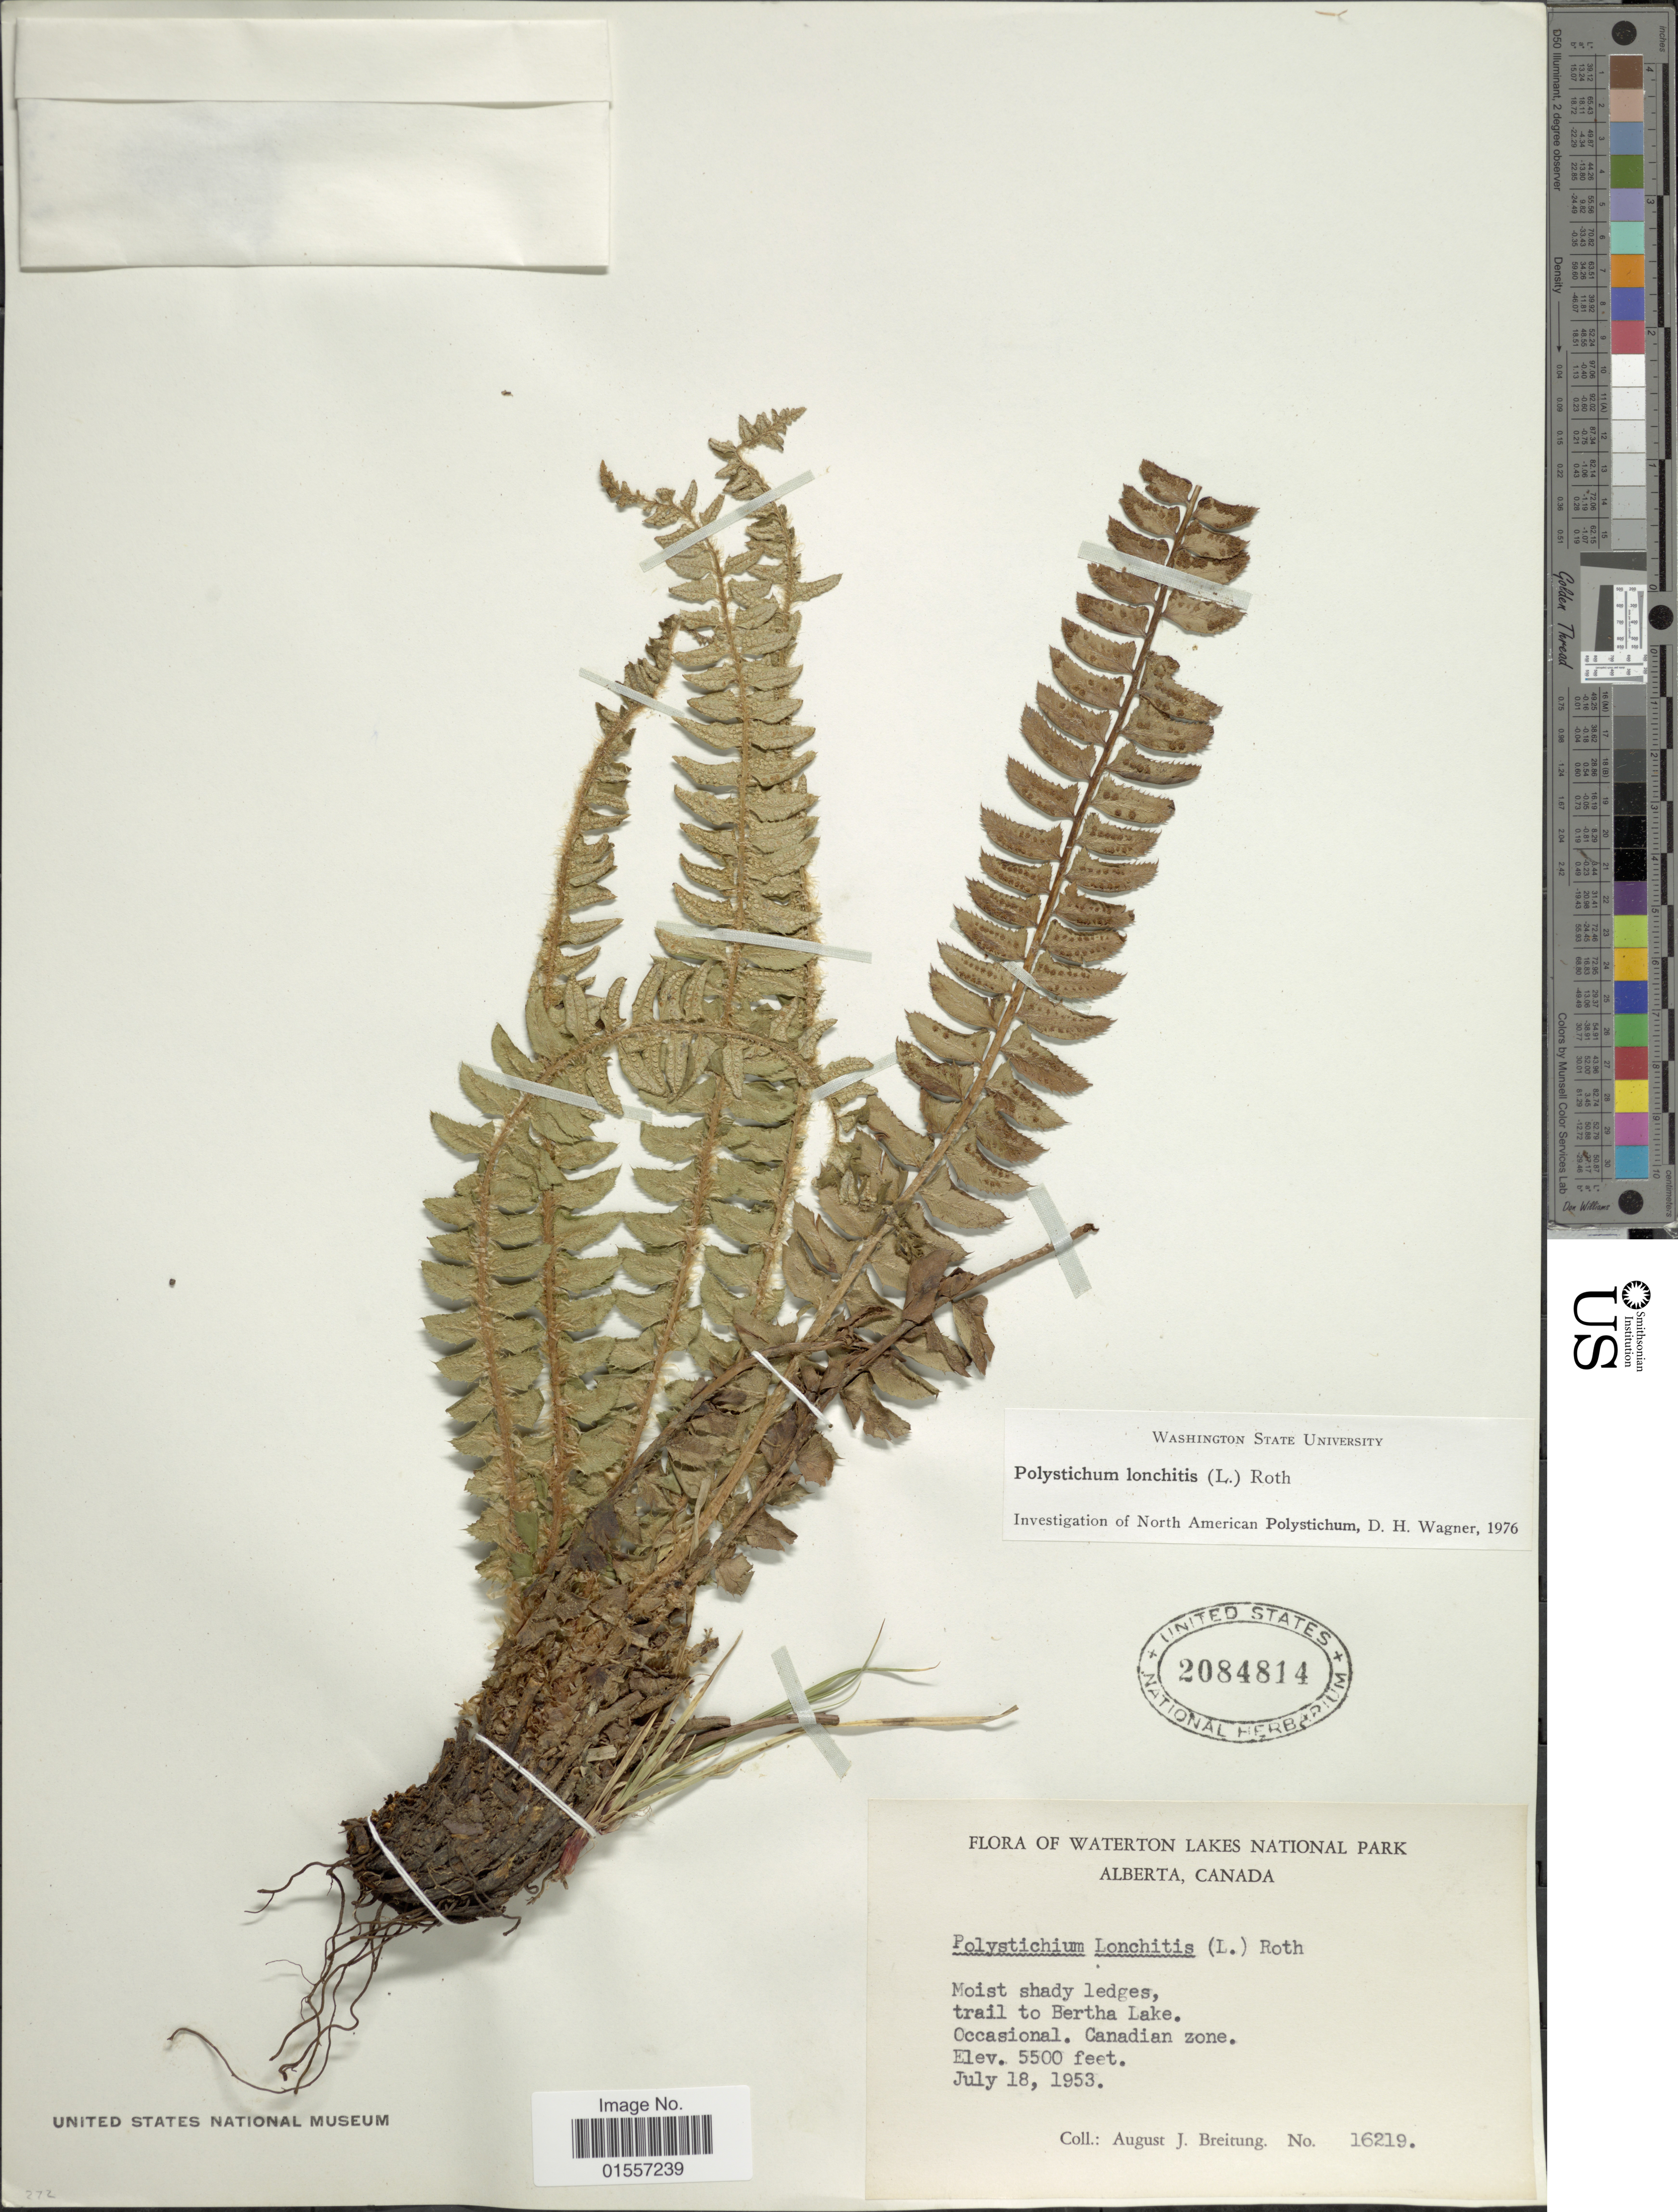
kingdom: Plantae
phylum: Tracheophyta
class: Polypodiopsida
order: Polypodiales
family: Dryopteridaceae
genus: Polystichum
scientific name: Polystichum lonchitis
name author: (Roth) L.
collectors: A. Breitung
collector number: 16219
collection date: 1953-07-18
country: Canada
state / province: Alberta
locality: Waterton Lakes National Park, Moist shady ledges, trail to Bertha Lake. Occasional. Canadian zone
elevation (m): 1676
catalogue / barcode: US 2084814